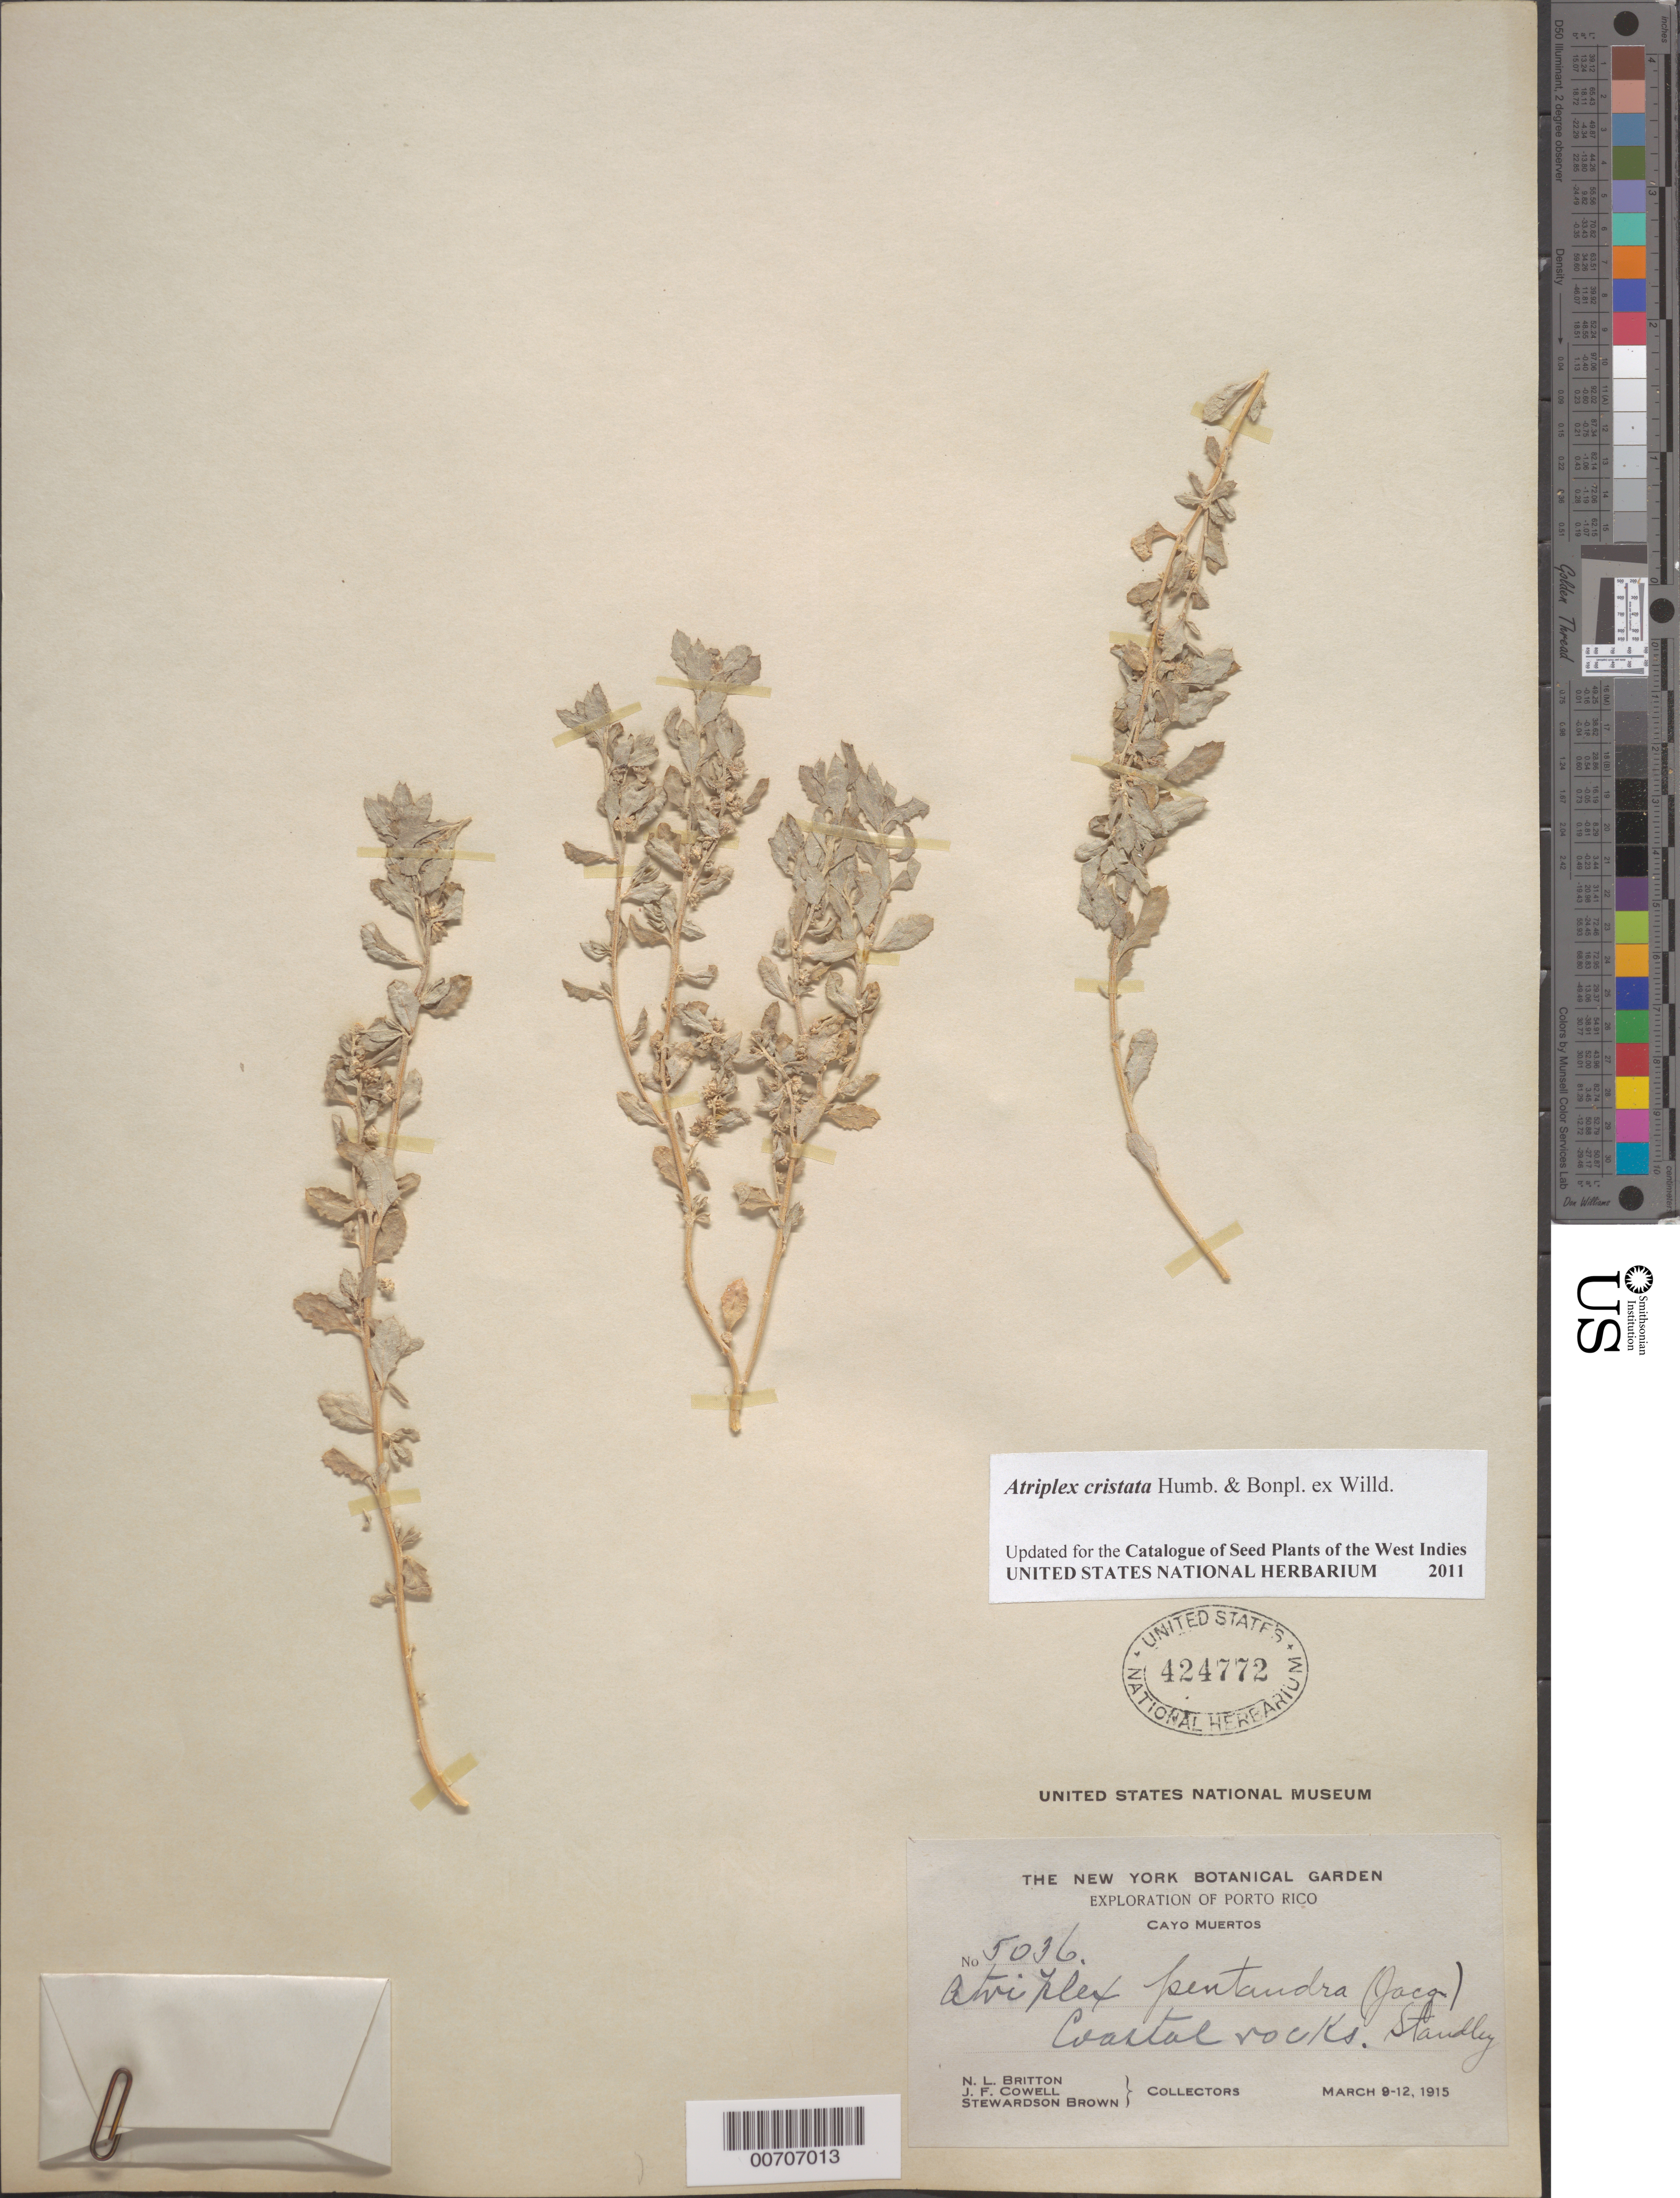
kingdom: Plantae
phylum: Tracheophyta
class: Magnoliopsida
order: Caryophyllales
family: Amaranthaceae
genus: Atriplex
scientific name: Atriplex pentandra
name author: (Jacq.) Standl.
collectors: N. Britton, J. F. Cowell & S. Brown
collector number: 5036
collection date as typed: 09 Mar 1915 to 12 Mar 1915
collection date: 1915-03-09/1915-03-12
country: Puerto Rico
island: Greater Antilles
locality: Cayo Muertos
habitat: Coastal rocks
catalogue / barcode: US 424772